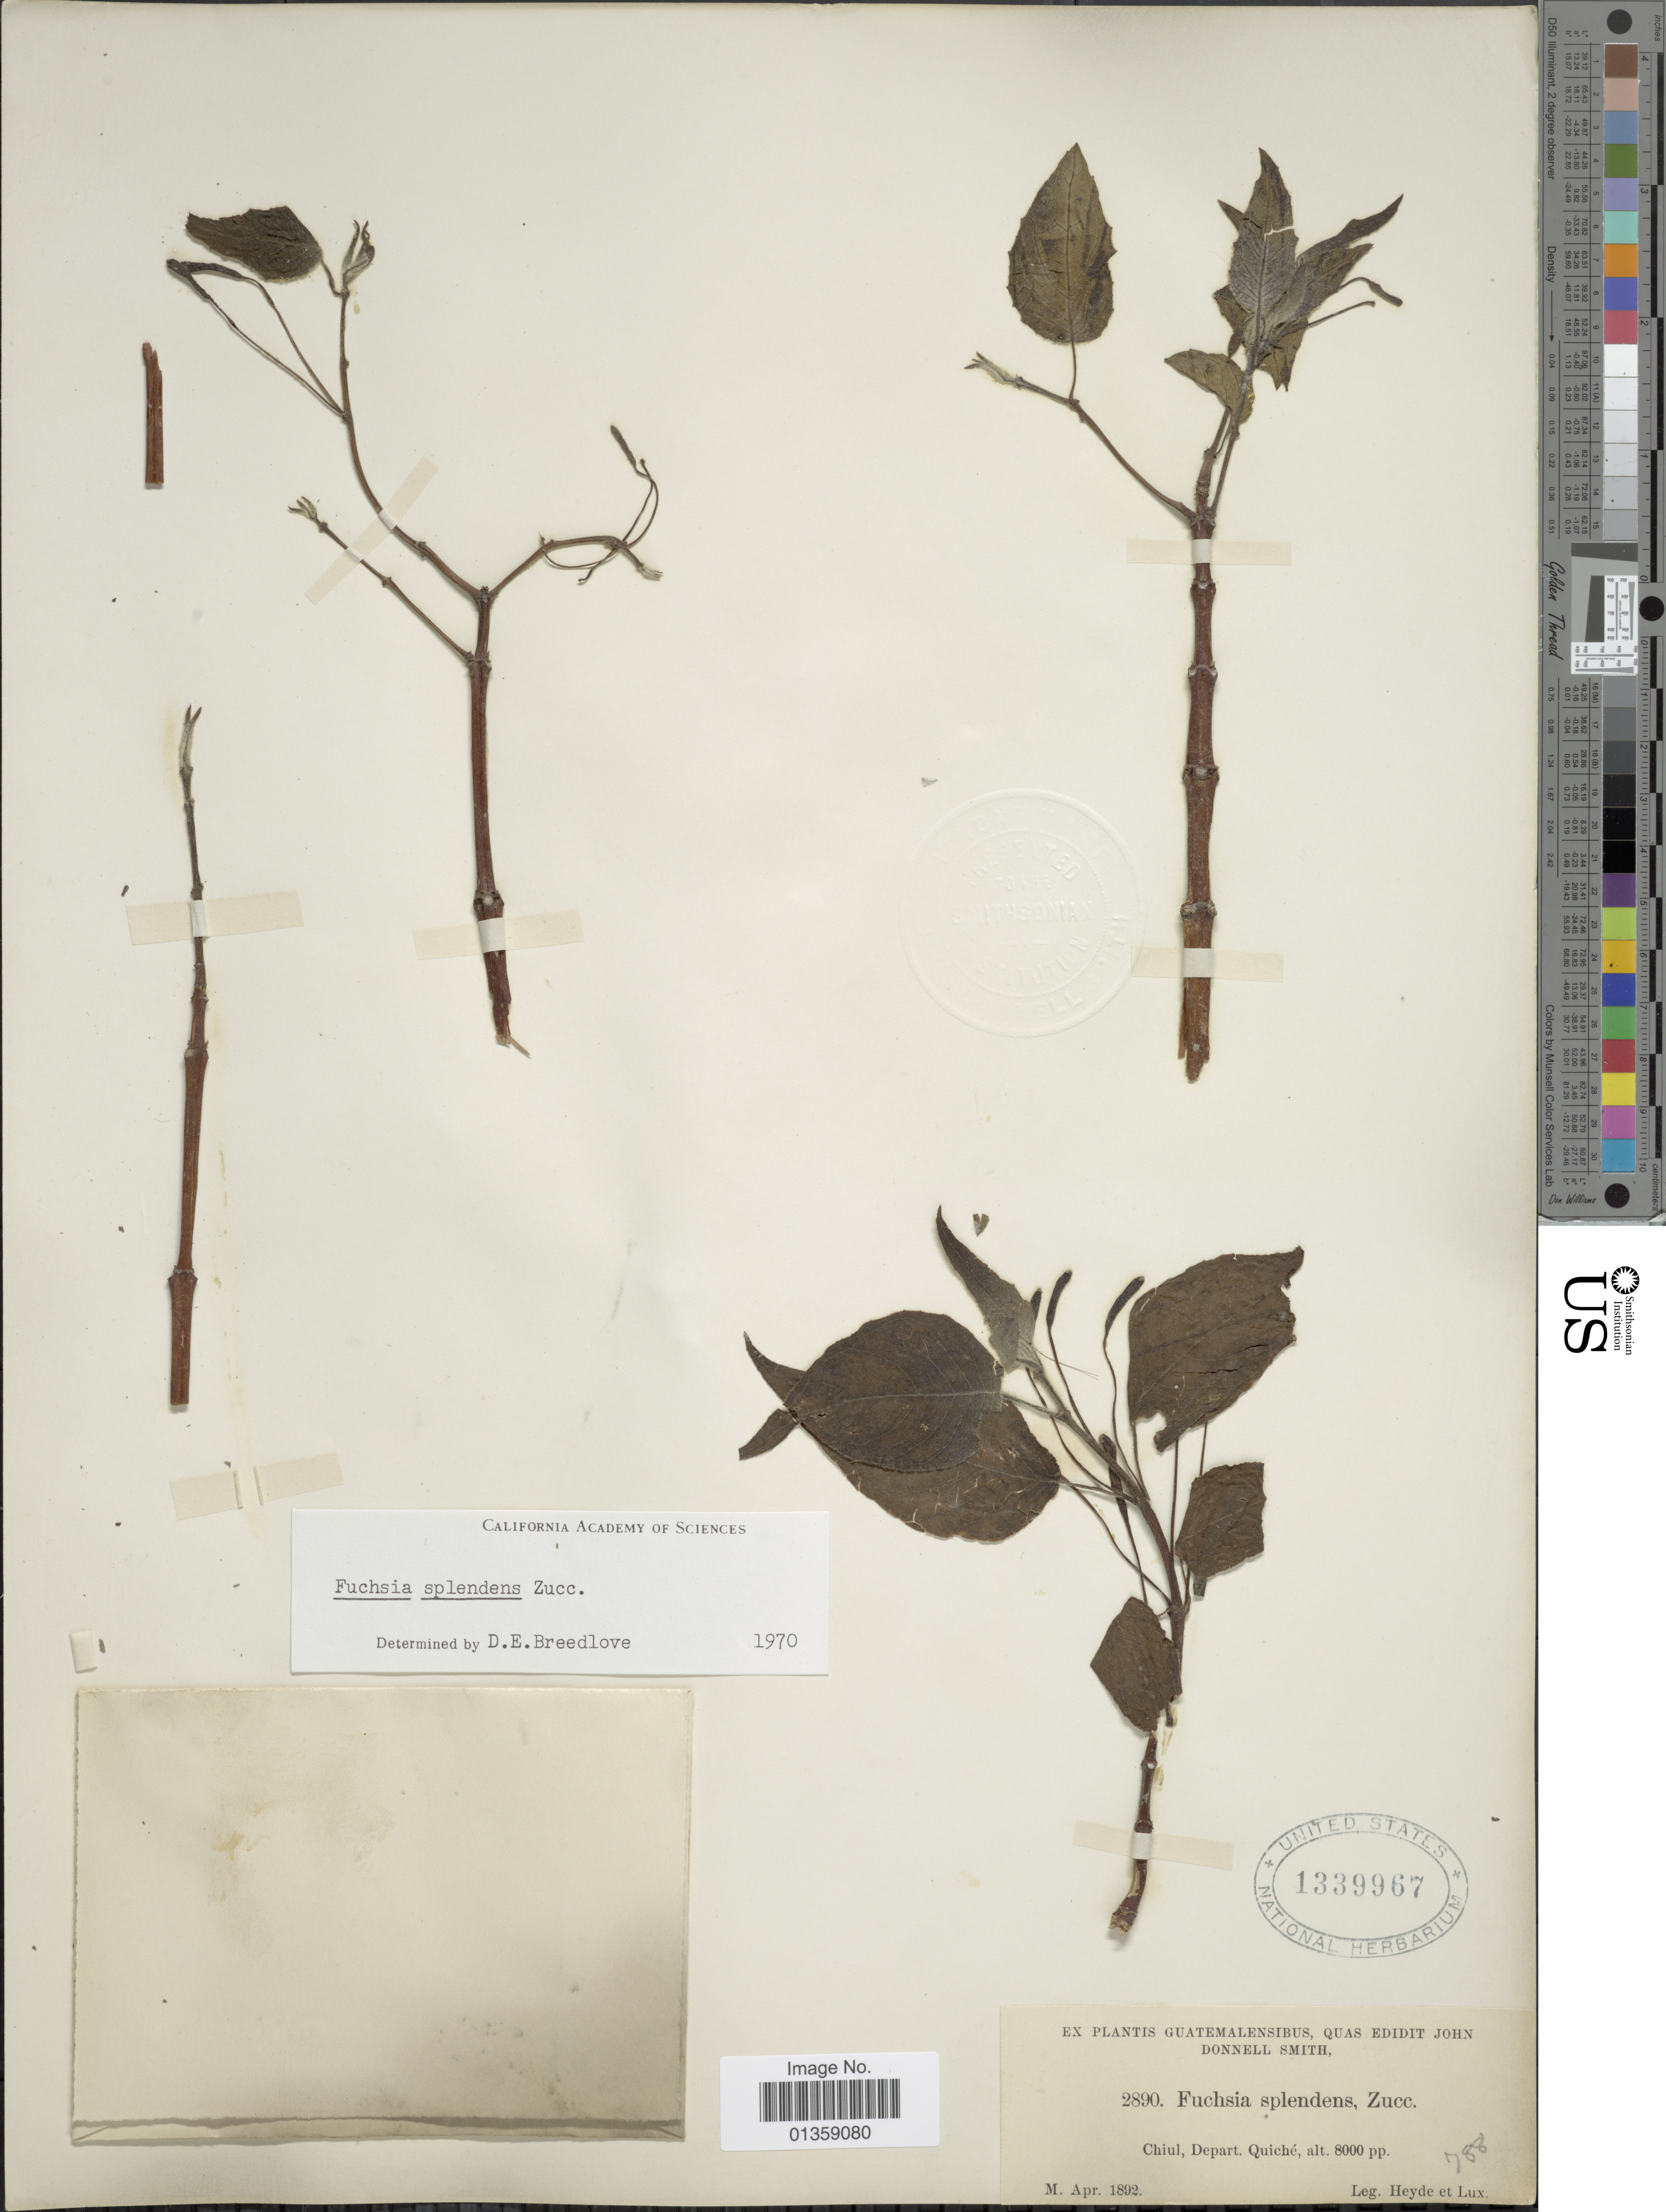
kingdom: Plantae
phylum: Tracheophyta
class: Magnoliopsida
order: Myrtales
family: Onagraceae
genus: Fuchsia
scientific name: Fuchsia splendens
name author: Zucc.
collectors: Heyde & Lux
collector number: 2890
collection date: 1892-04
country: Guatemala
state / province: El Quiché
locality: Chiul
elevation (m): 2438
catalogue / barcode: US 1339967